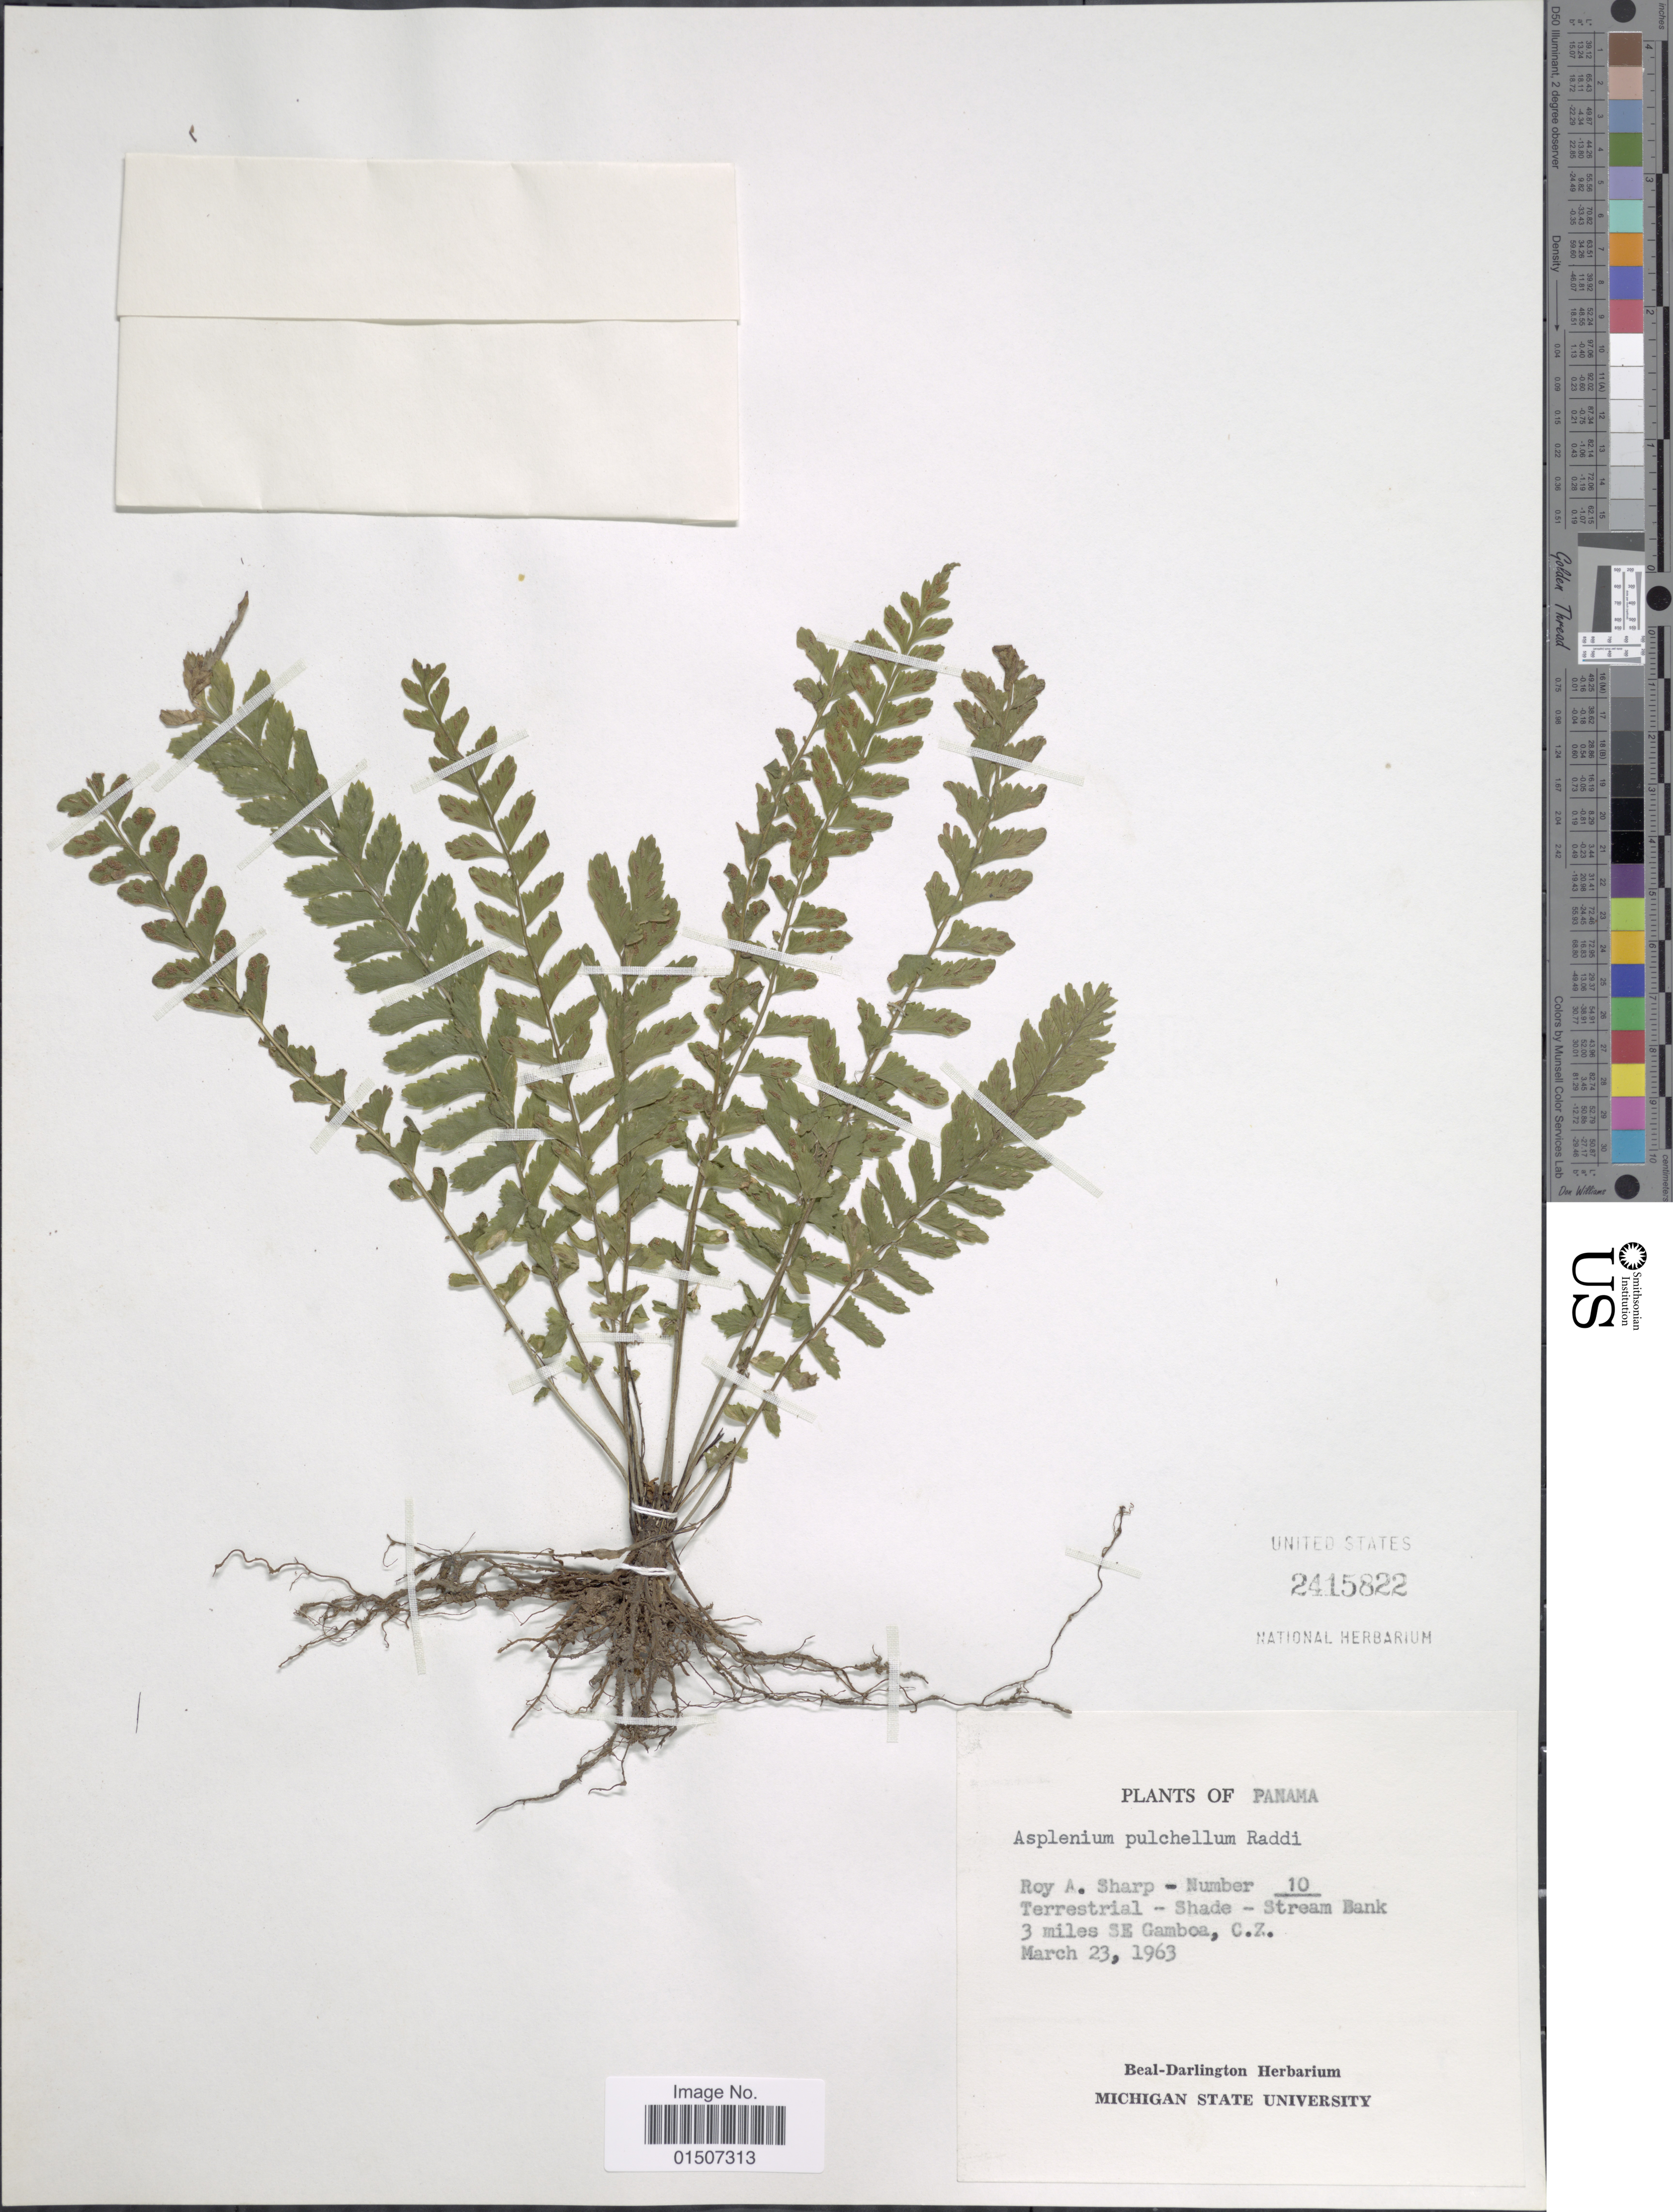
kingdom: Plantae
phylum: Tracheophyta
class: Polypodiopsida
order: Polypodiales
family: Aspleniaceae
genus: Asplenium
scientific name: Asplenium otites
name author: Link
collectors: R. Sharp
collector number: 10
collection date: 1963-03-23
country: Panama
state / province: Colón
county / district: Canal Zone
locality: Stream bank, 3 miles SE Gamboa, C.Z.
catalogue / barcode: US 2415822